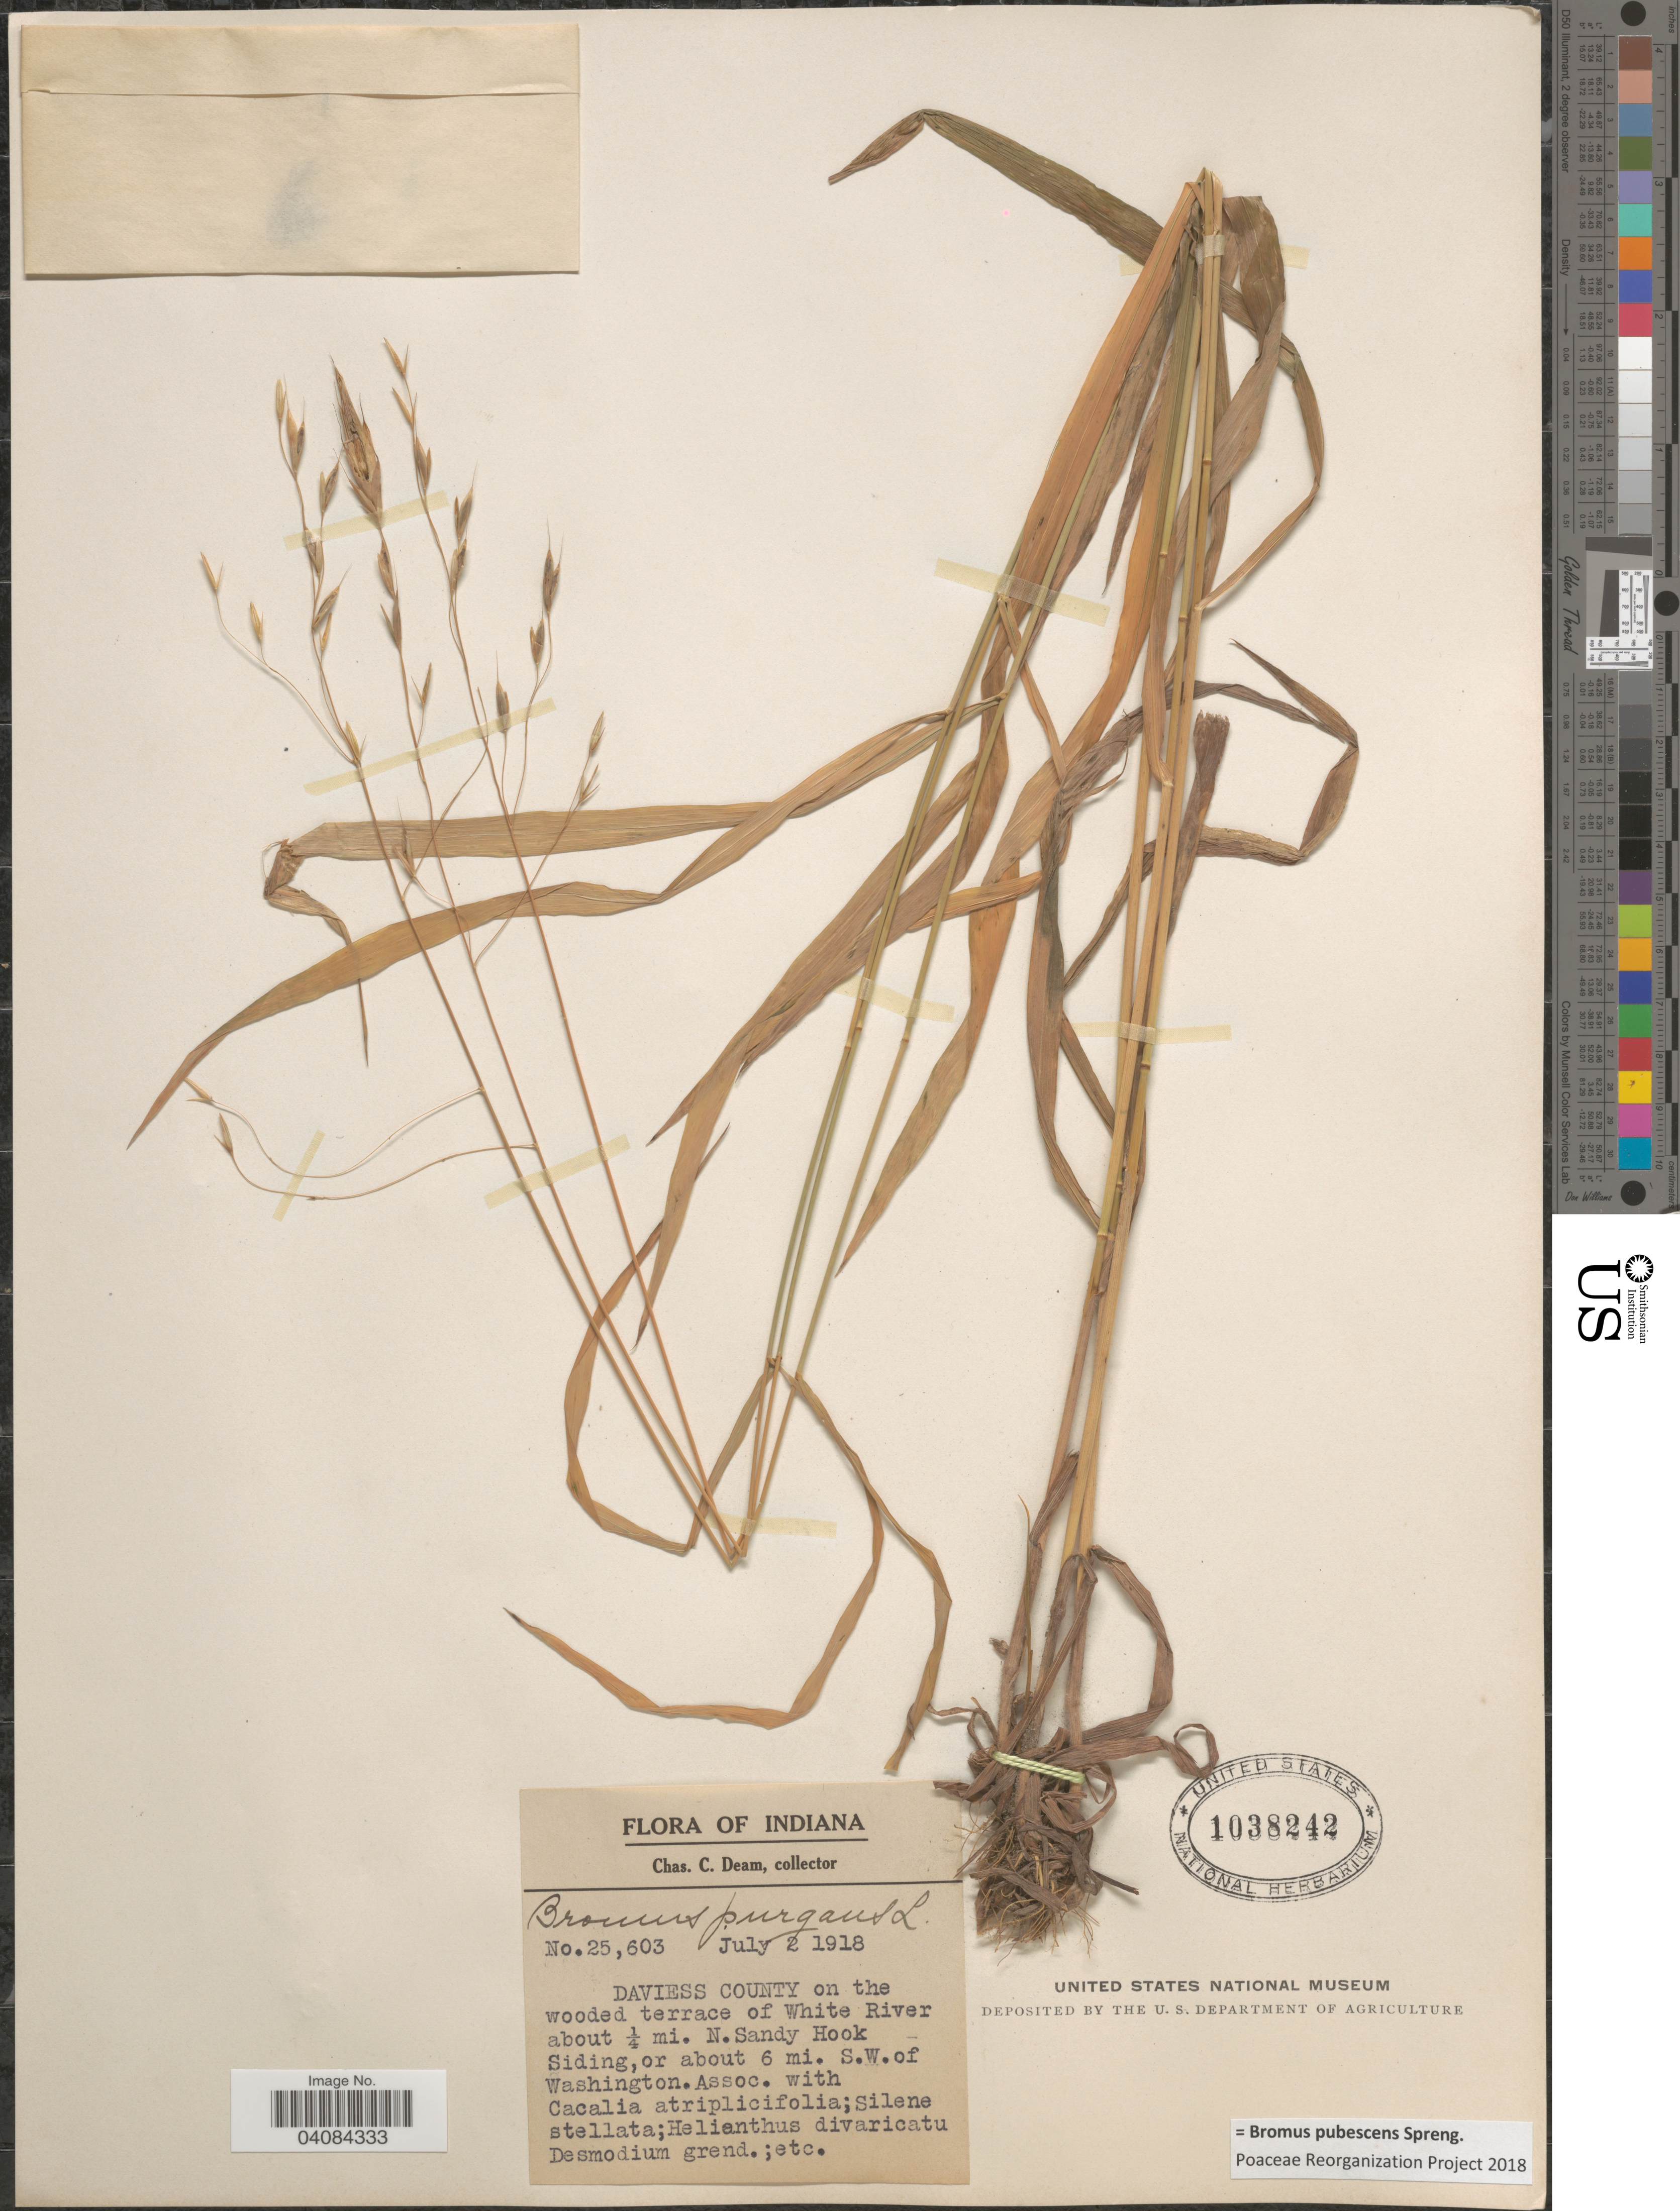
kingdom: Plantae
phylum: Tracheophyta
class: Liliopsida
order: Poales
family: Poaceae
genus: Bromus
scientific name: Bromus pubescens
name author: Muhl. ex Willd.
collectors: C. C. Deam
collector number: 25603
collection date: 1918-07-02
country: United States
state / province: Indiana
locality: Daviess County on the wooded terrace of White River about ¼ mi. N.Sandy Hook Siding, or about 6 mi. S.W. of Washington.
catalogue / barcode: US 1038242